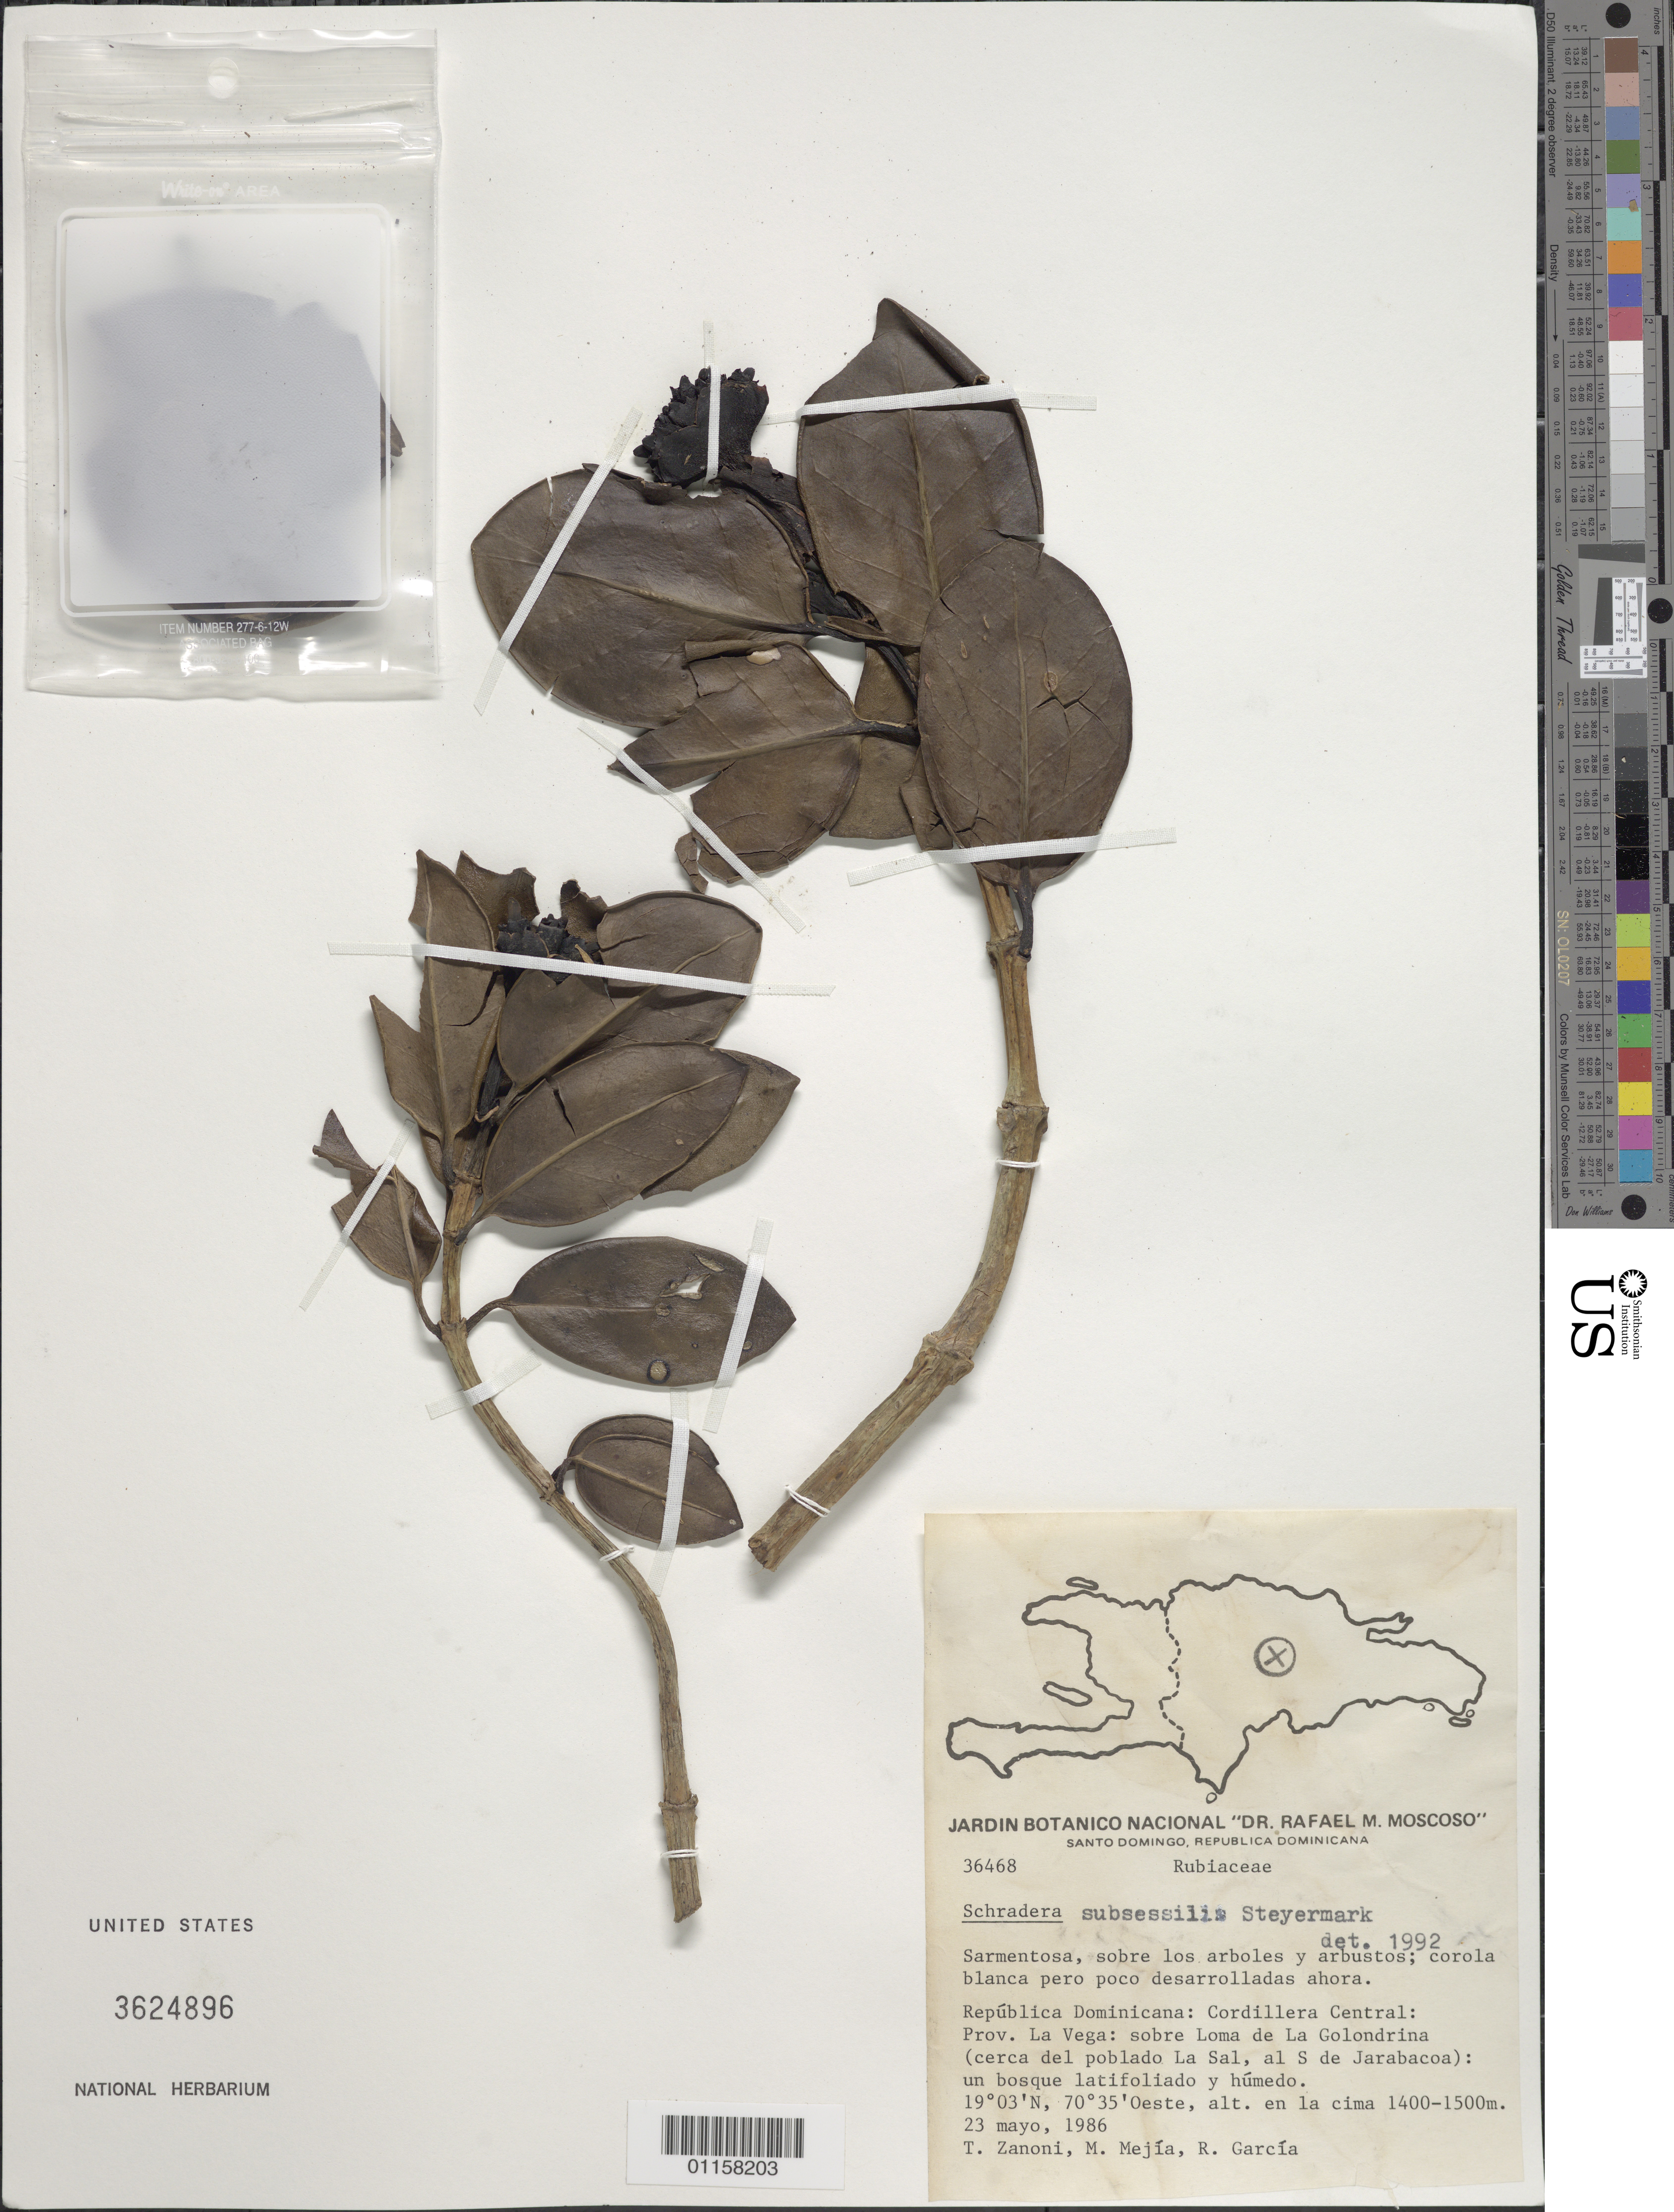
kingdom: Plantae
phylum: Tracheophyta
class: Magnoliopsida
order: Gentianales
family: Rubiaceae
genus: Schradera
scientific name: Schradera subsessilis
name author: Steyerm.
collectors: T. A. Zanoni, M. Mejia & R. G. García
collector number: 36468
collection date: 1986-05-23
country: Dominican Republic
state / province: La Vega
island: Hispaniola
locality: Cordillera Central, sobre Loma de La Golondrina (cerca del poblado La Sal, al S de Jarabacoa).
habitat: Un bosque latifoliado y húmedo.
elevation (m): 1400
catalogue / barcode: US 3624896